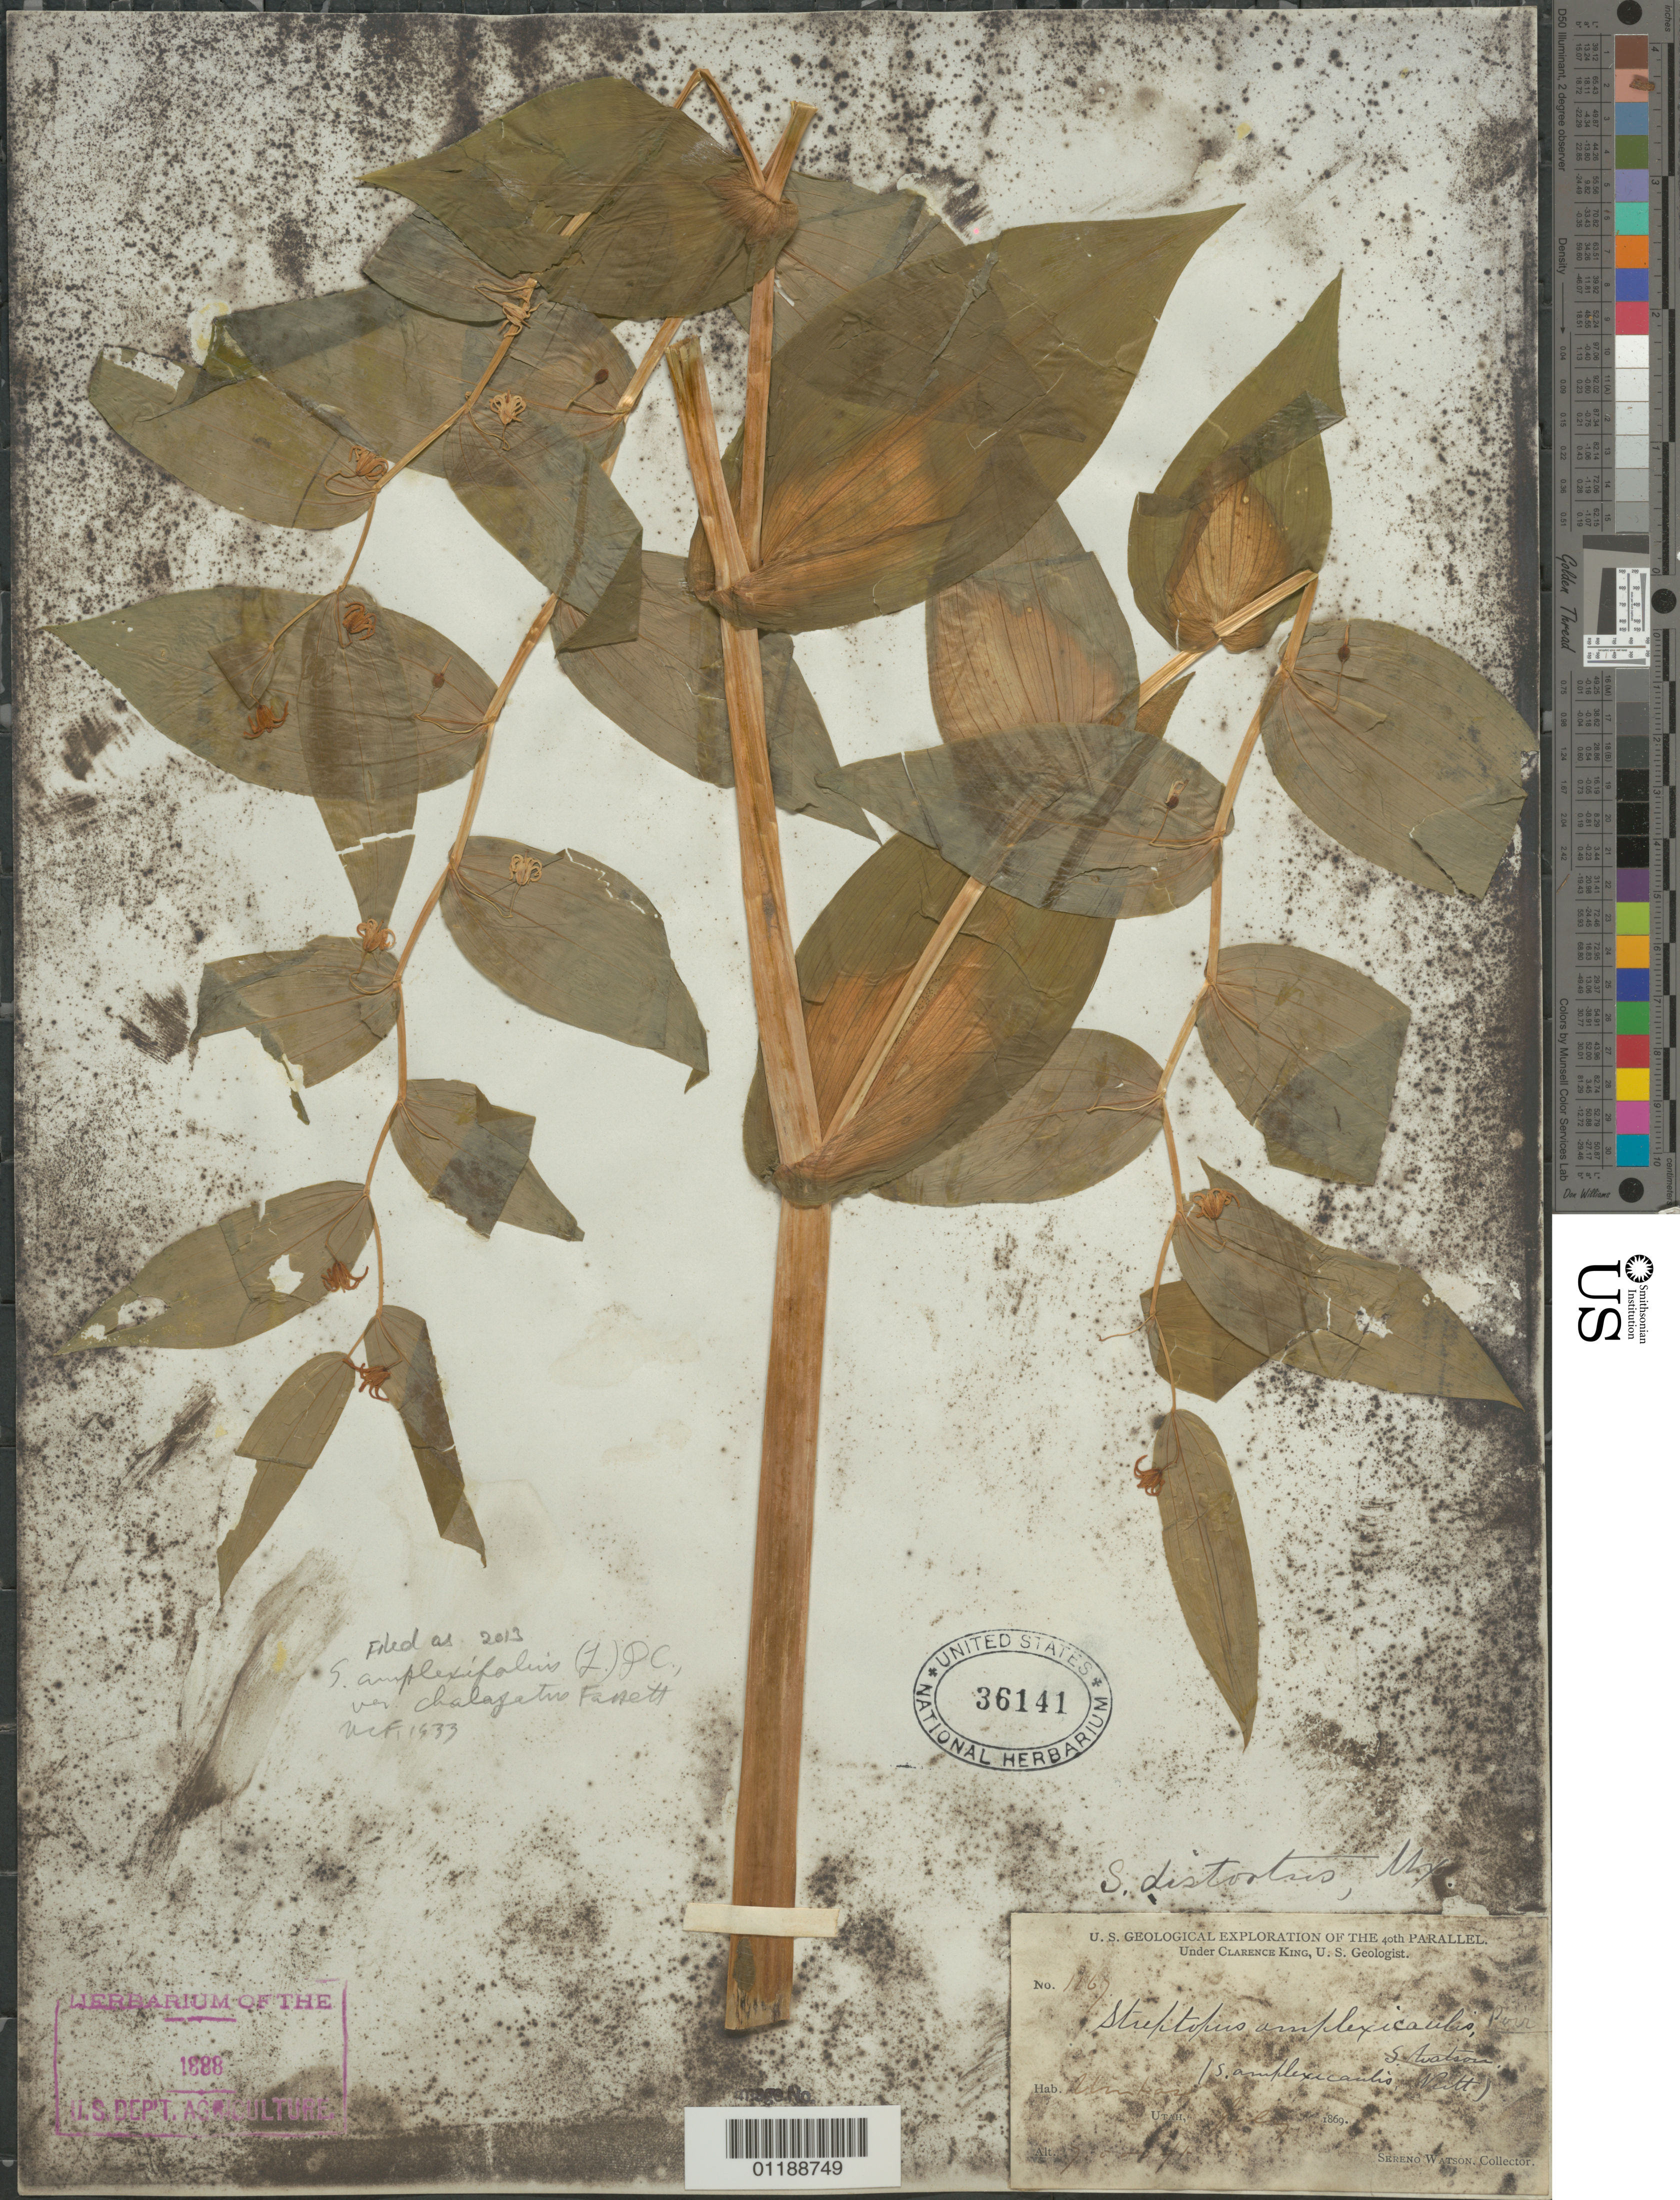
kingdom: Plantae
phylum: Tracheophyta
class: Liliopsida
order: Liliales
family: Liliaceae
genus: Streptopus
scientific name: Streptopus amplexifolius var. chalazatus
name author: Fassett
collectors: S. Watson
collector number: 1167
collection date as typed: Jul 1869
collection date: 1869-07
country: United States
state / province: Utah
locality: Uintas.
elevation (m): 2134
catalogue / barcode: US 36141